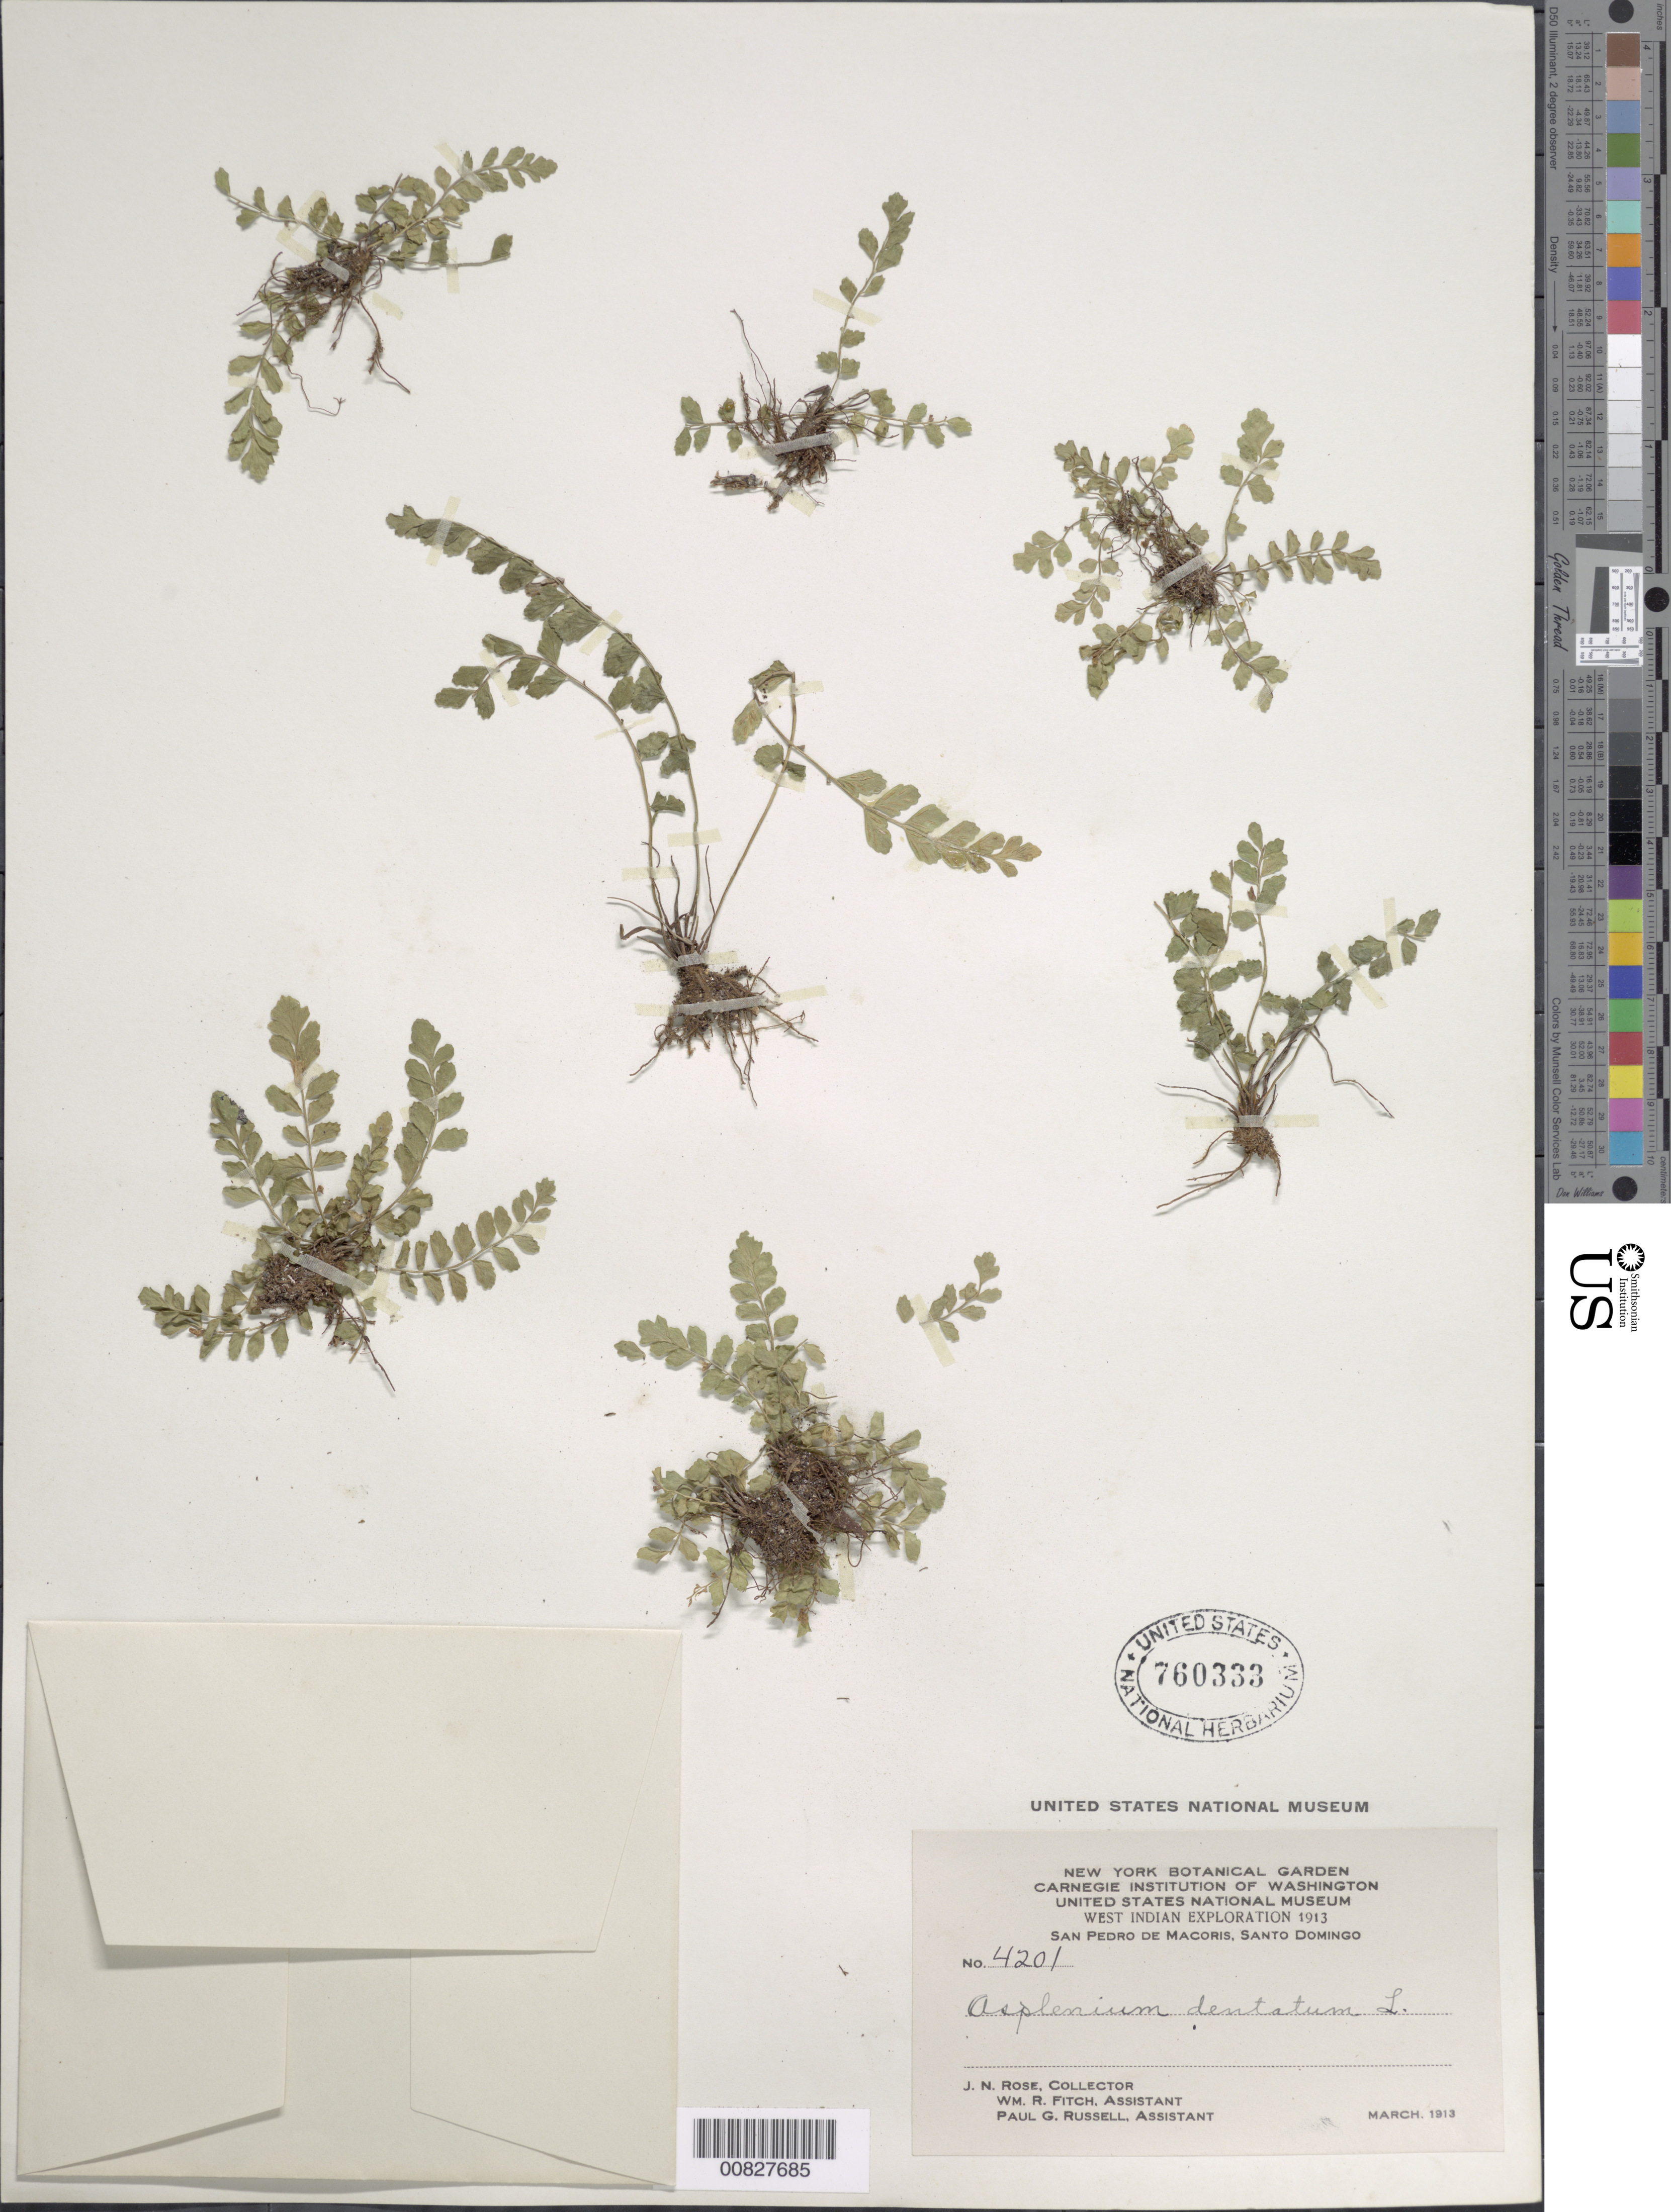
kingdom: Plantae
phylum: Tracheophyta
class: Polypodiopsida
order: Polypodiales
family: Aspleniaceae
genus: Asplenium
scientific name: Asplenium trichomanes-dentatum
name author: L.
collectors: J. N. Rose, W. R. Fitch & P. G. Russell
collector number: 4201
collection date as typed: Mar 1913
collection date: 1913-03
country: Dominican Republic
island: Hispaniola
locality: San Pedro de Macoris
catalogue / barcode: US 760333